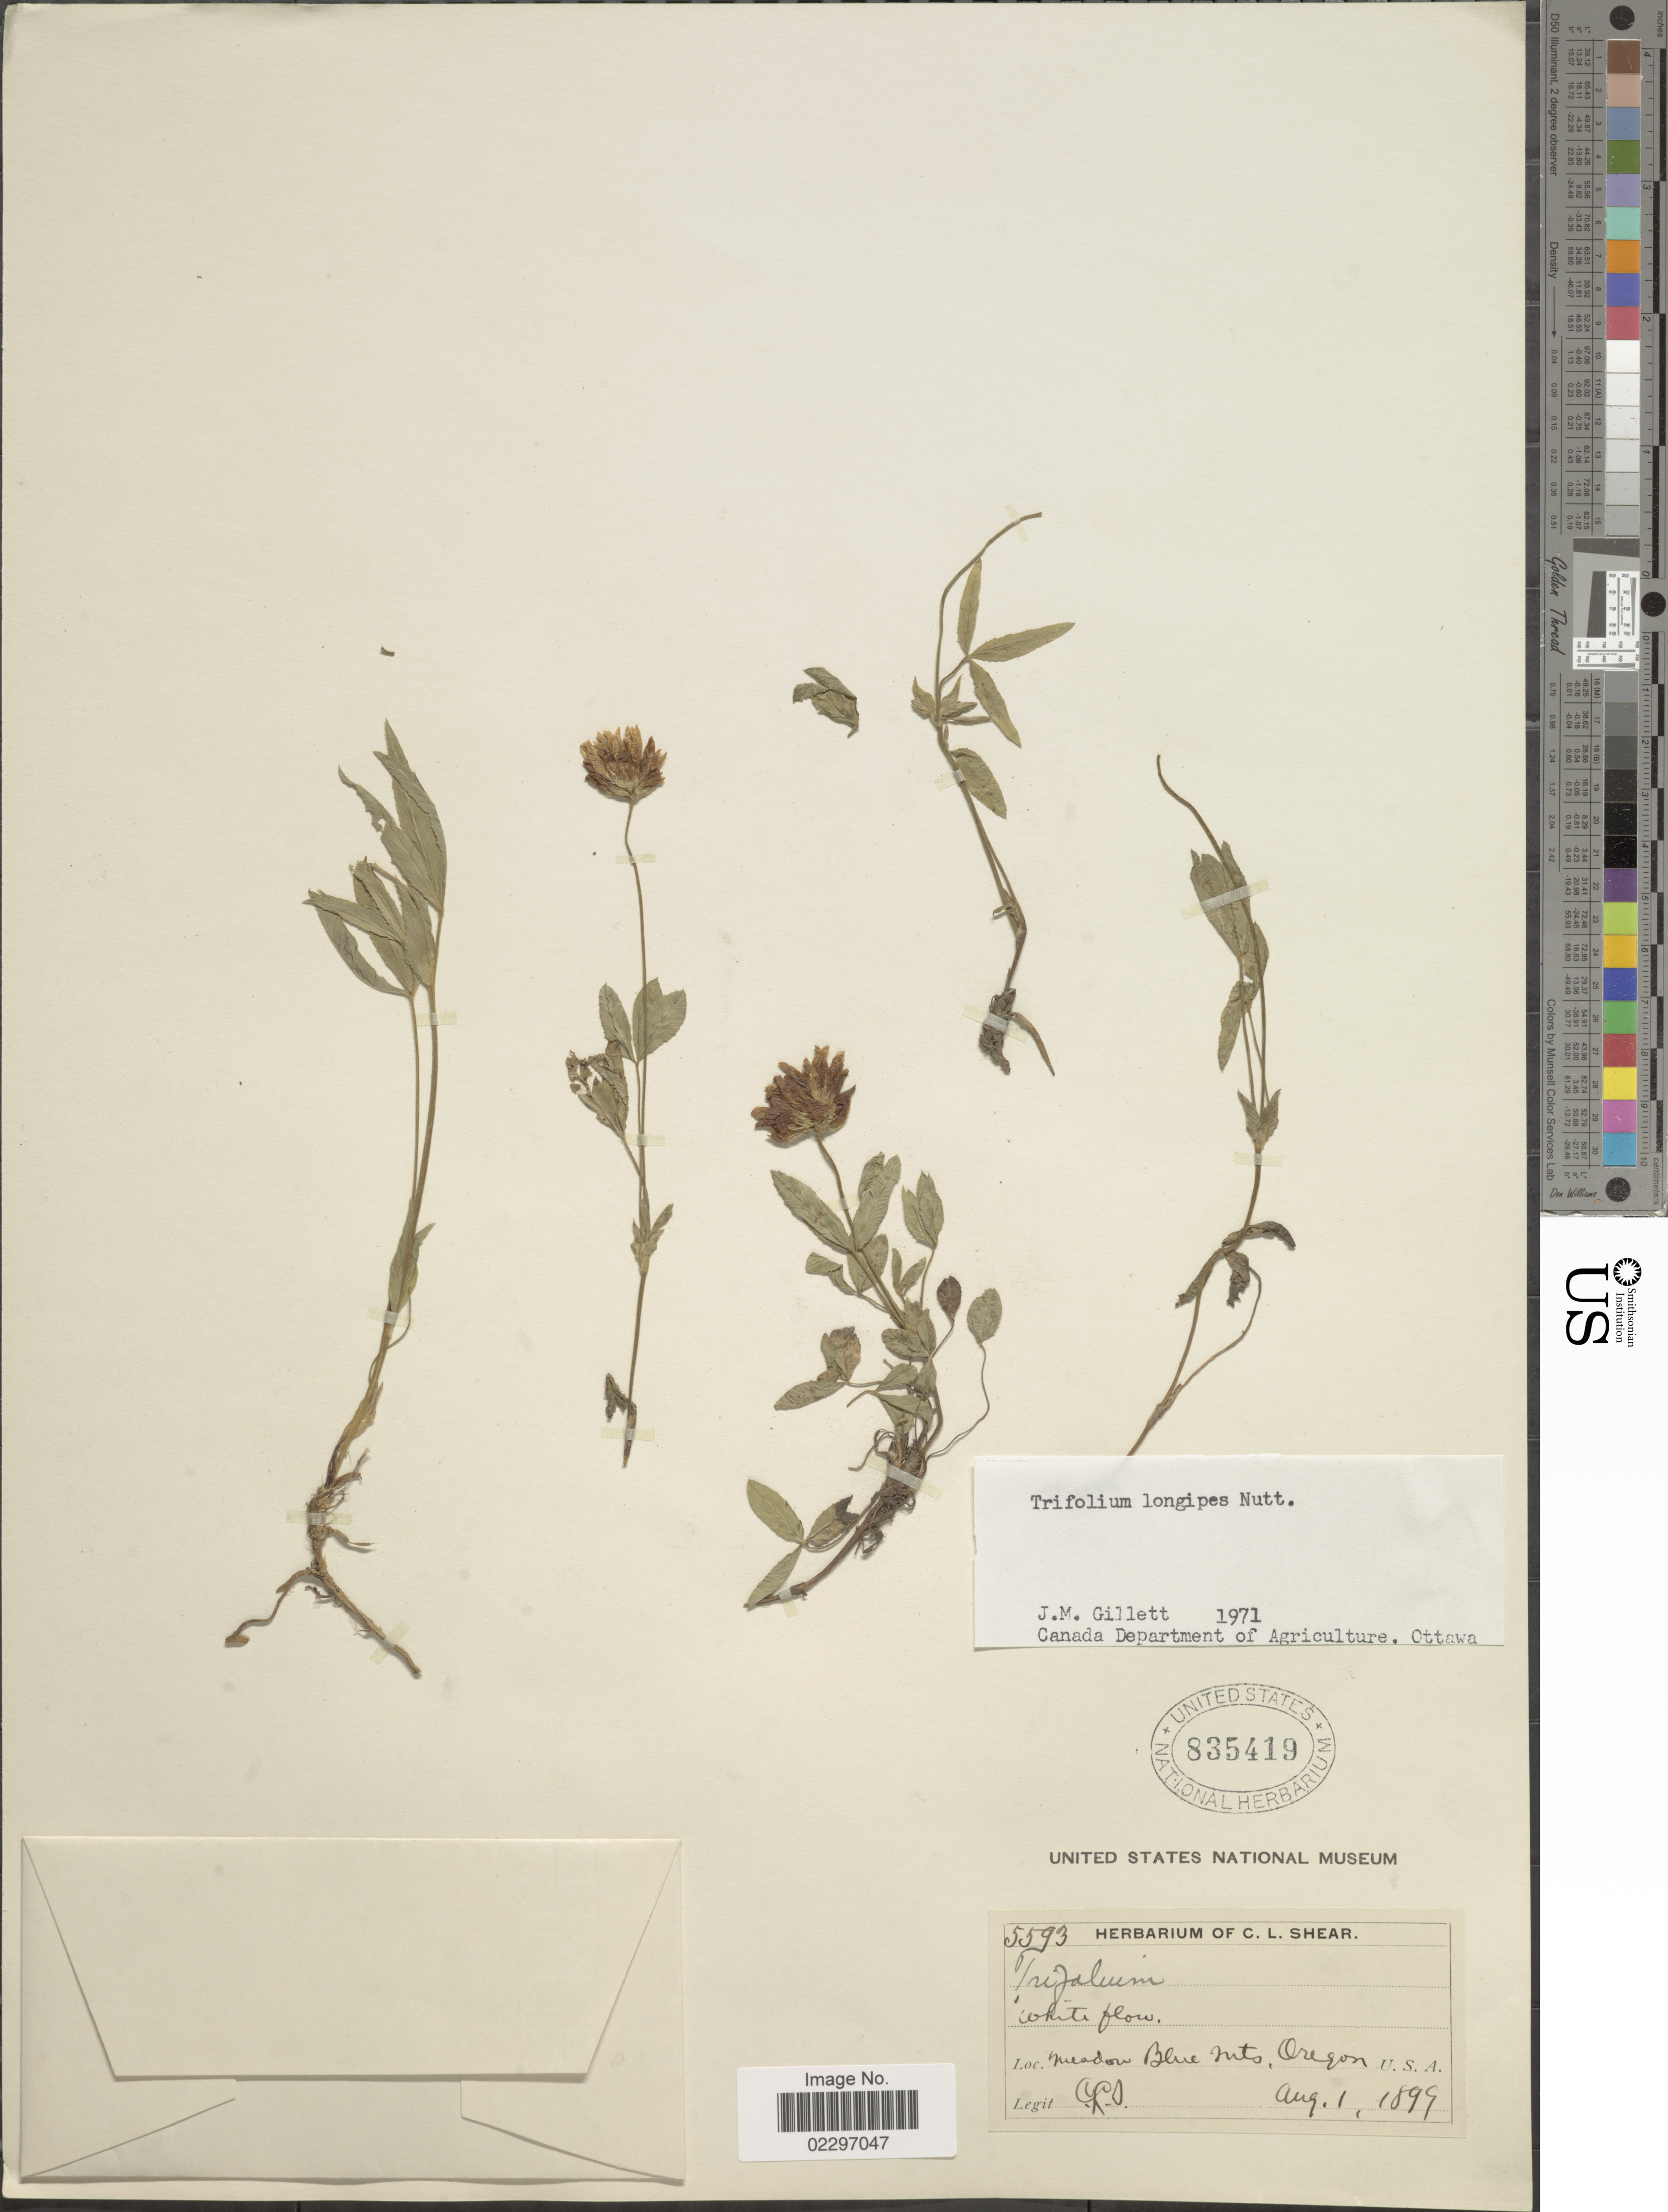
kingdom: Plantae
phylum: Tracheophyta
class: Magnoliopsida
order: Fabales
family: Fabaceae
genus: Trifolium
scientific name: Trifolium longipes subsp. longipes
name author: Nutt.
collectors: C. L. Shear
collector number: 5593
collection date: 1899-08-01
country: United States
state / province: Oregon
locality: Meadow Blue Mts. Oregon, U.S.A.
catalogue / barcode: US 835419